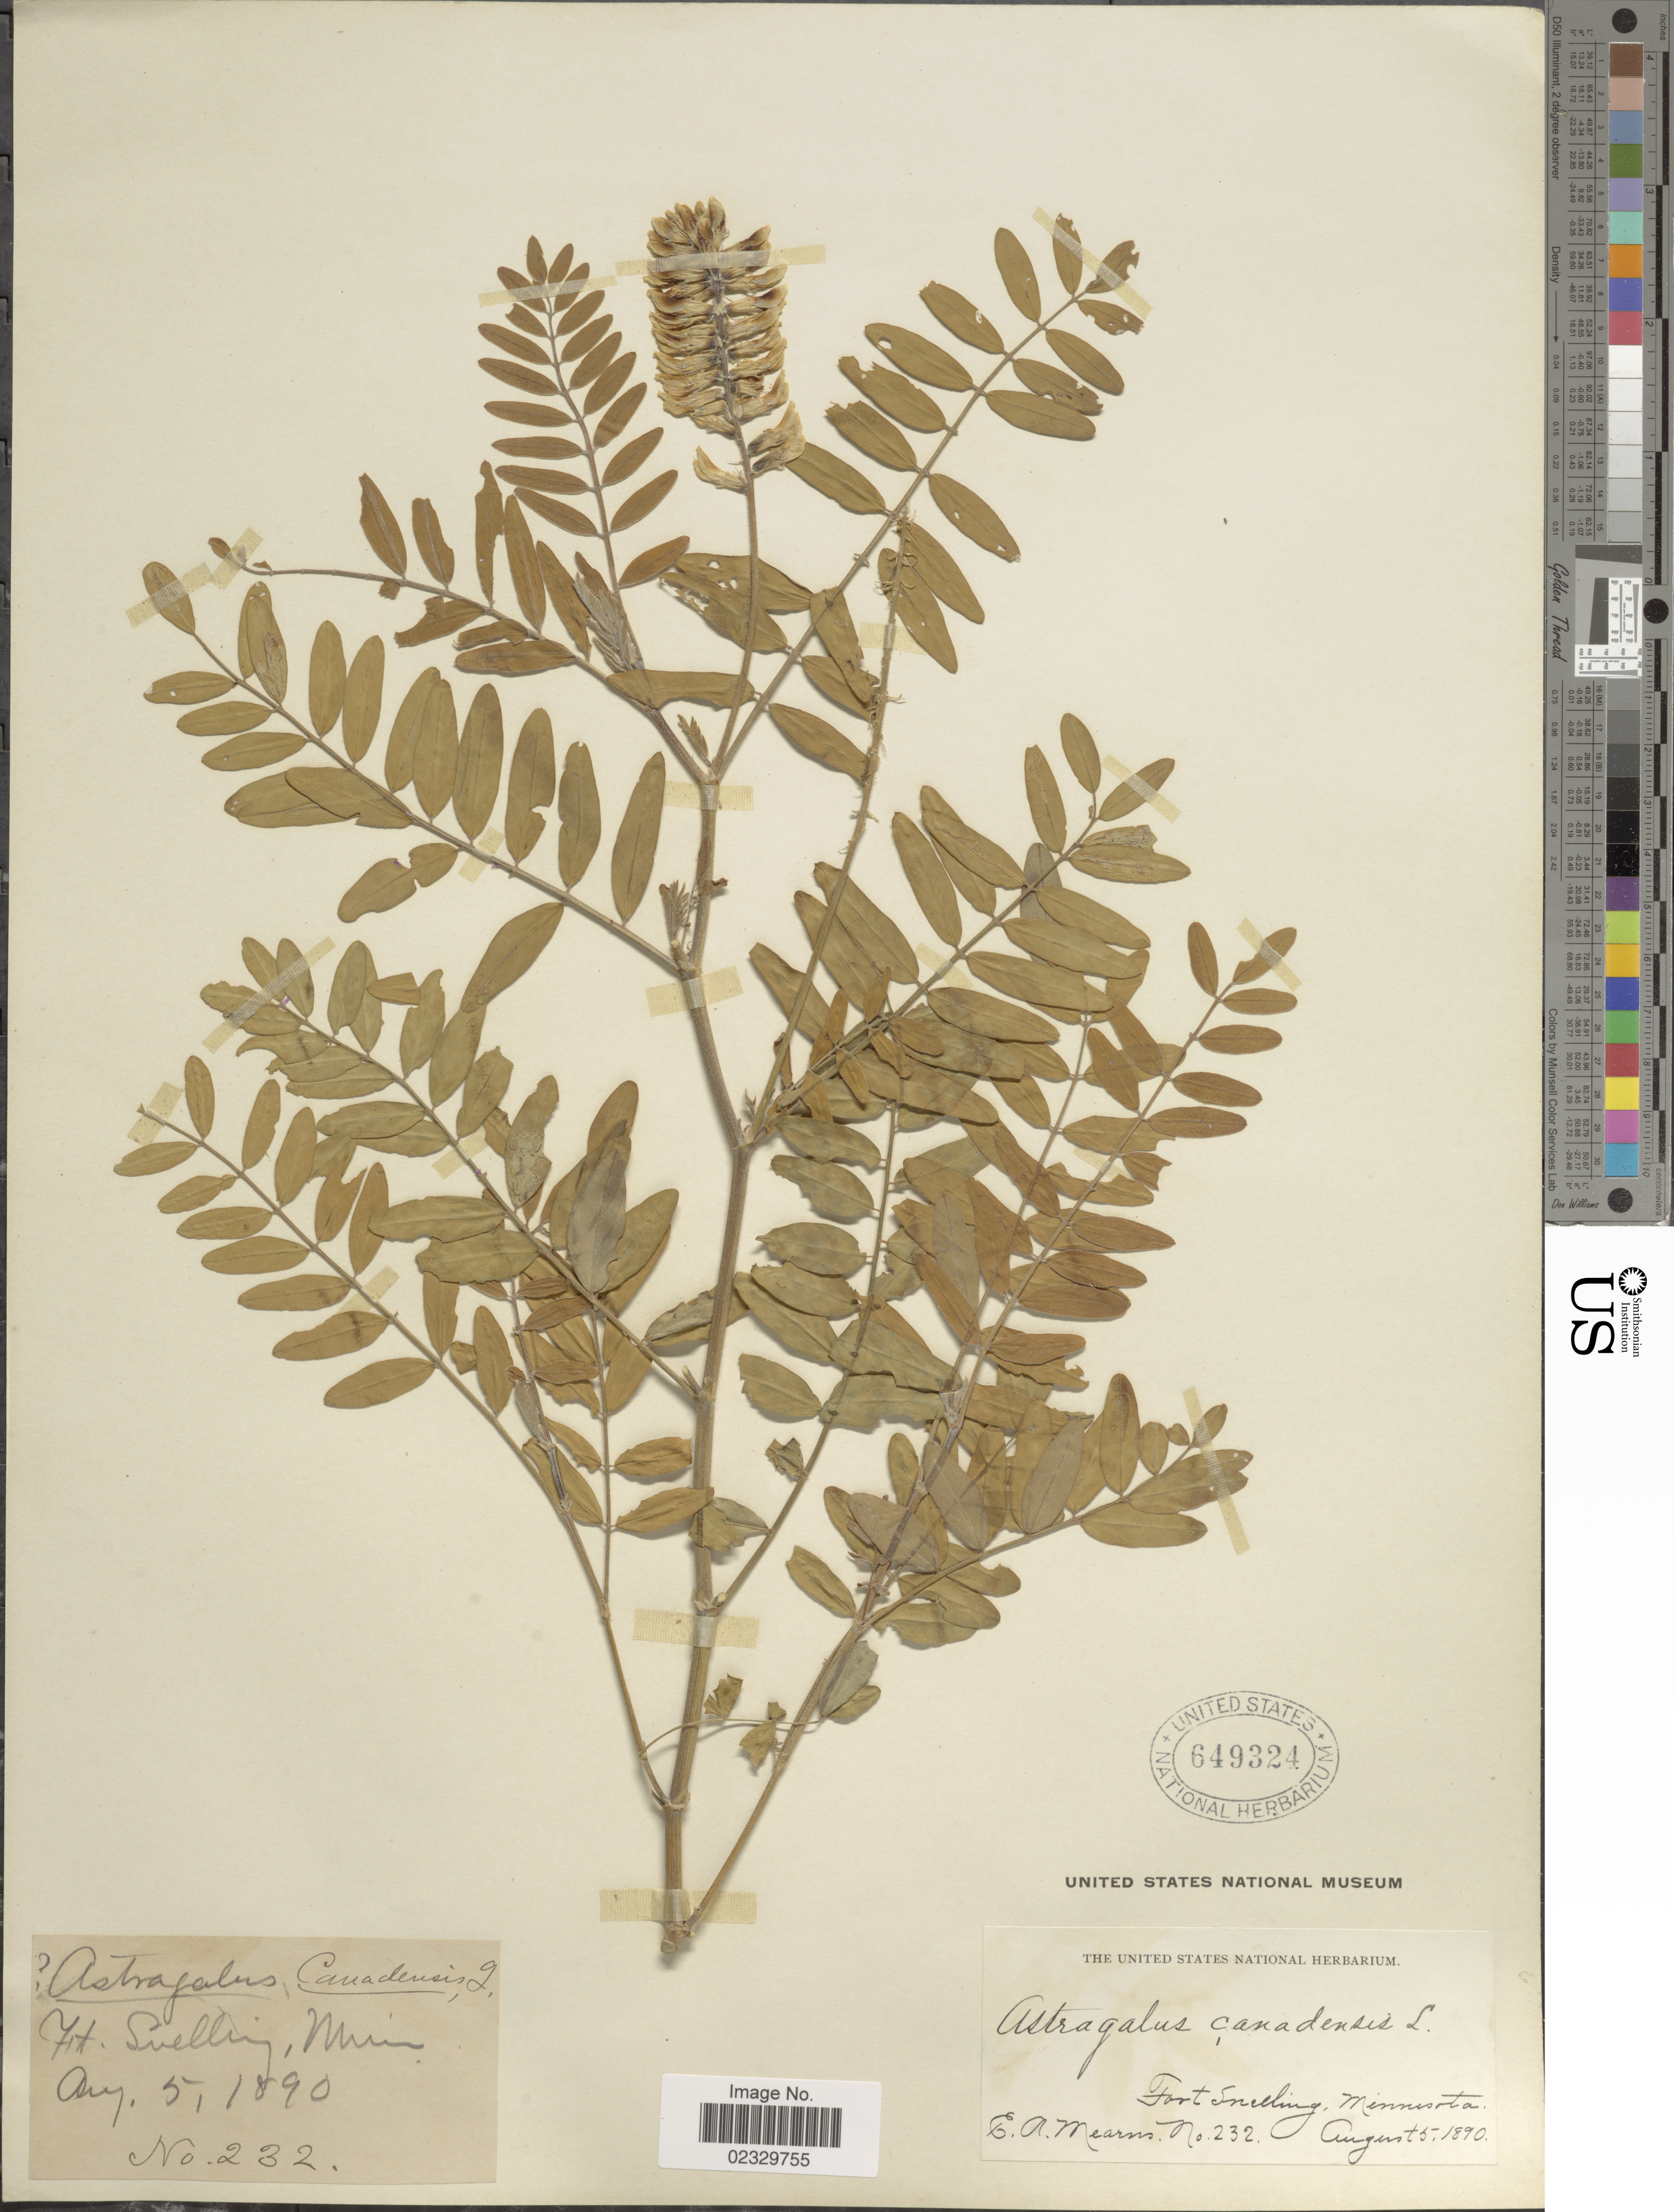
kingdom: Plantae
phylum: Tracheophyta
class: Magnoliopsida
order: Fabales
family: Fabaceae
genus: Astragalus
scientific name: Astragalus canadensis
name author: L.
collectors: E. A. Mearns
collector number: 232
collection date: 1890-08-05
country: United States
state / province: Minnesota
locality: Ft. Snelling, Minn.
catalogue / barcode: US 649324